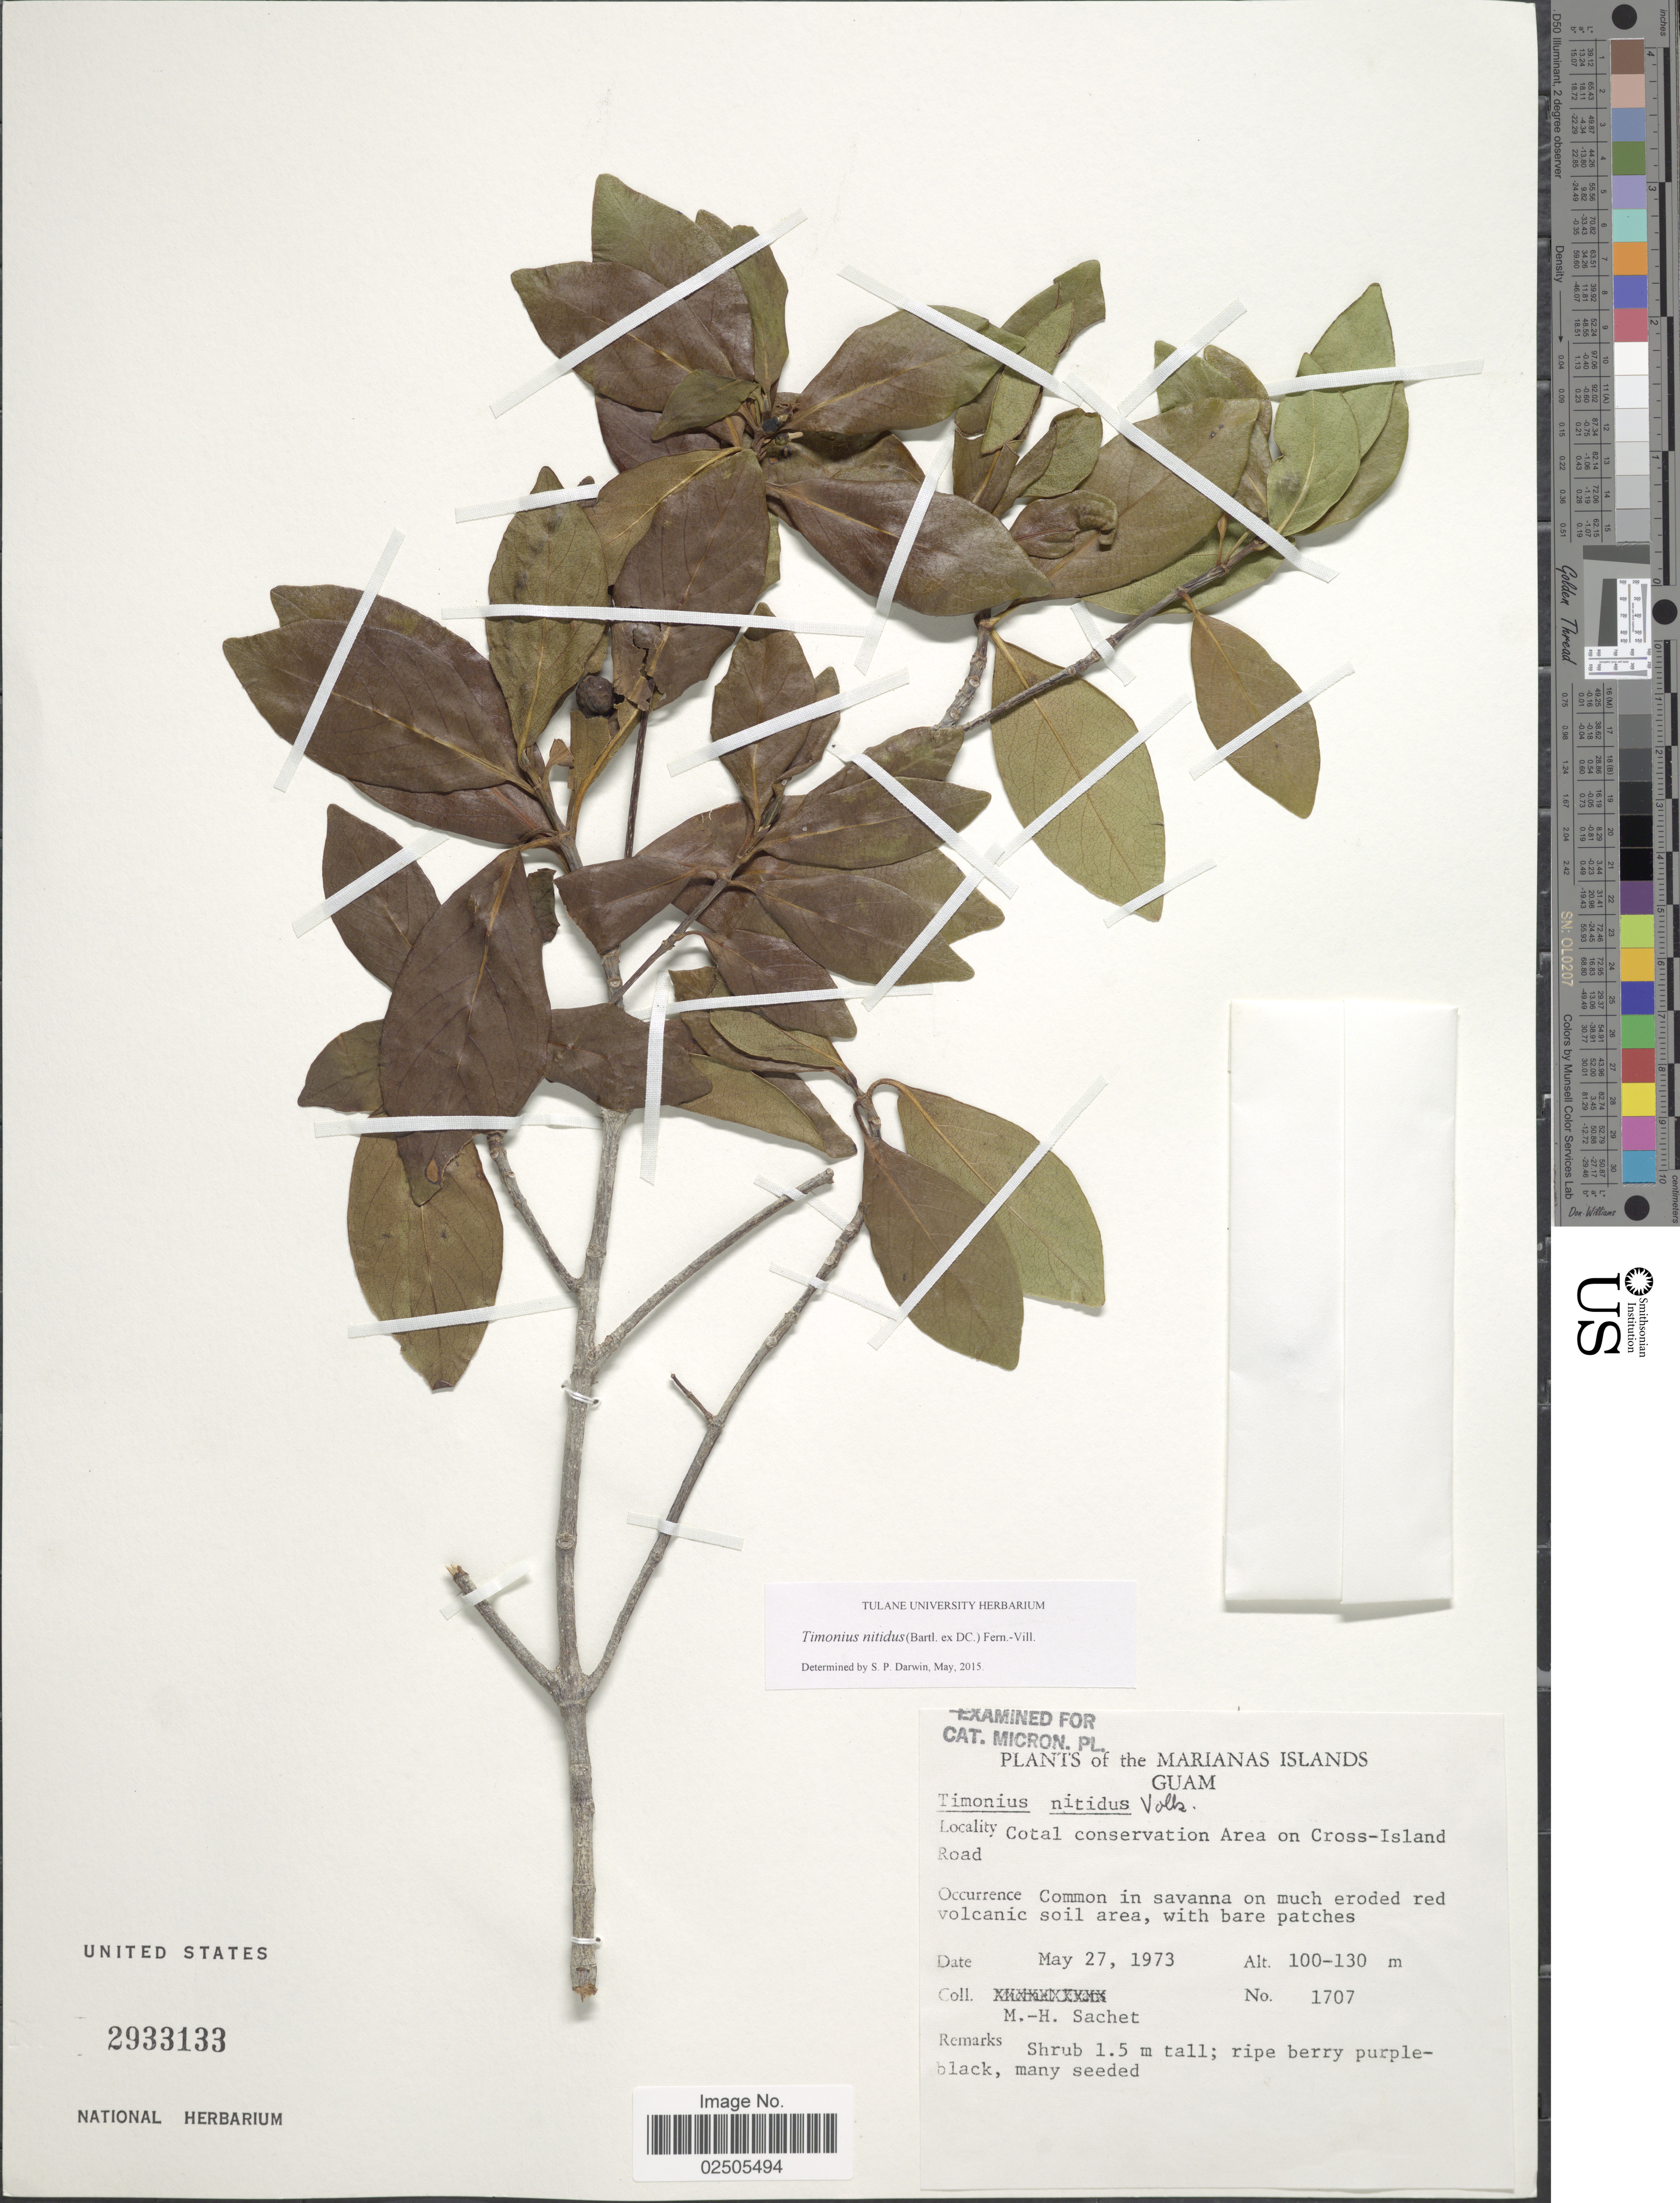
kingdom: Plantae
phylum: Tracheophyta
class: Magnoliopsida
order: Gentianales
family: Rubiaceae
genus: Timonius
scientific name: Timonius nitidus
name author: (Bartl. ex DC.) Fern.-Vill.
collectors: M.-H. Sachet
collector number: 1707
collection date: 1973-05-27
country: Guam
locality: The Marianas Islands, Cotal conservation Area on Cross Island Road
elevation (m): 100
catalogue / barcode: US 2933133